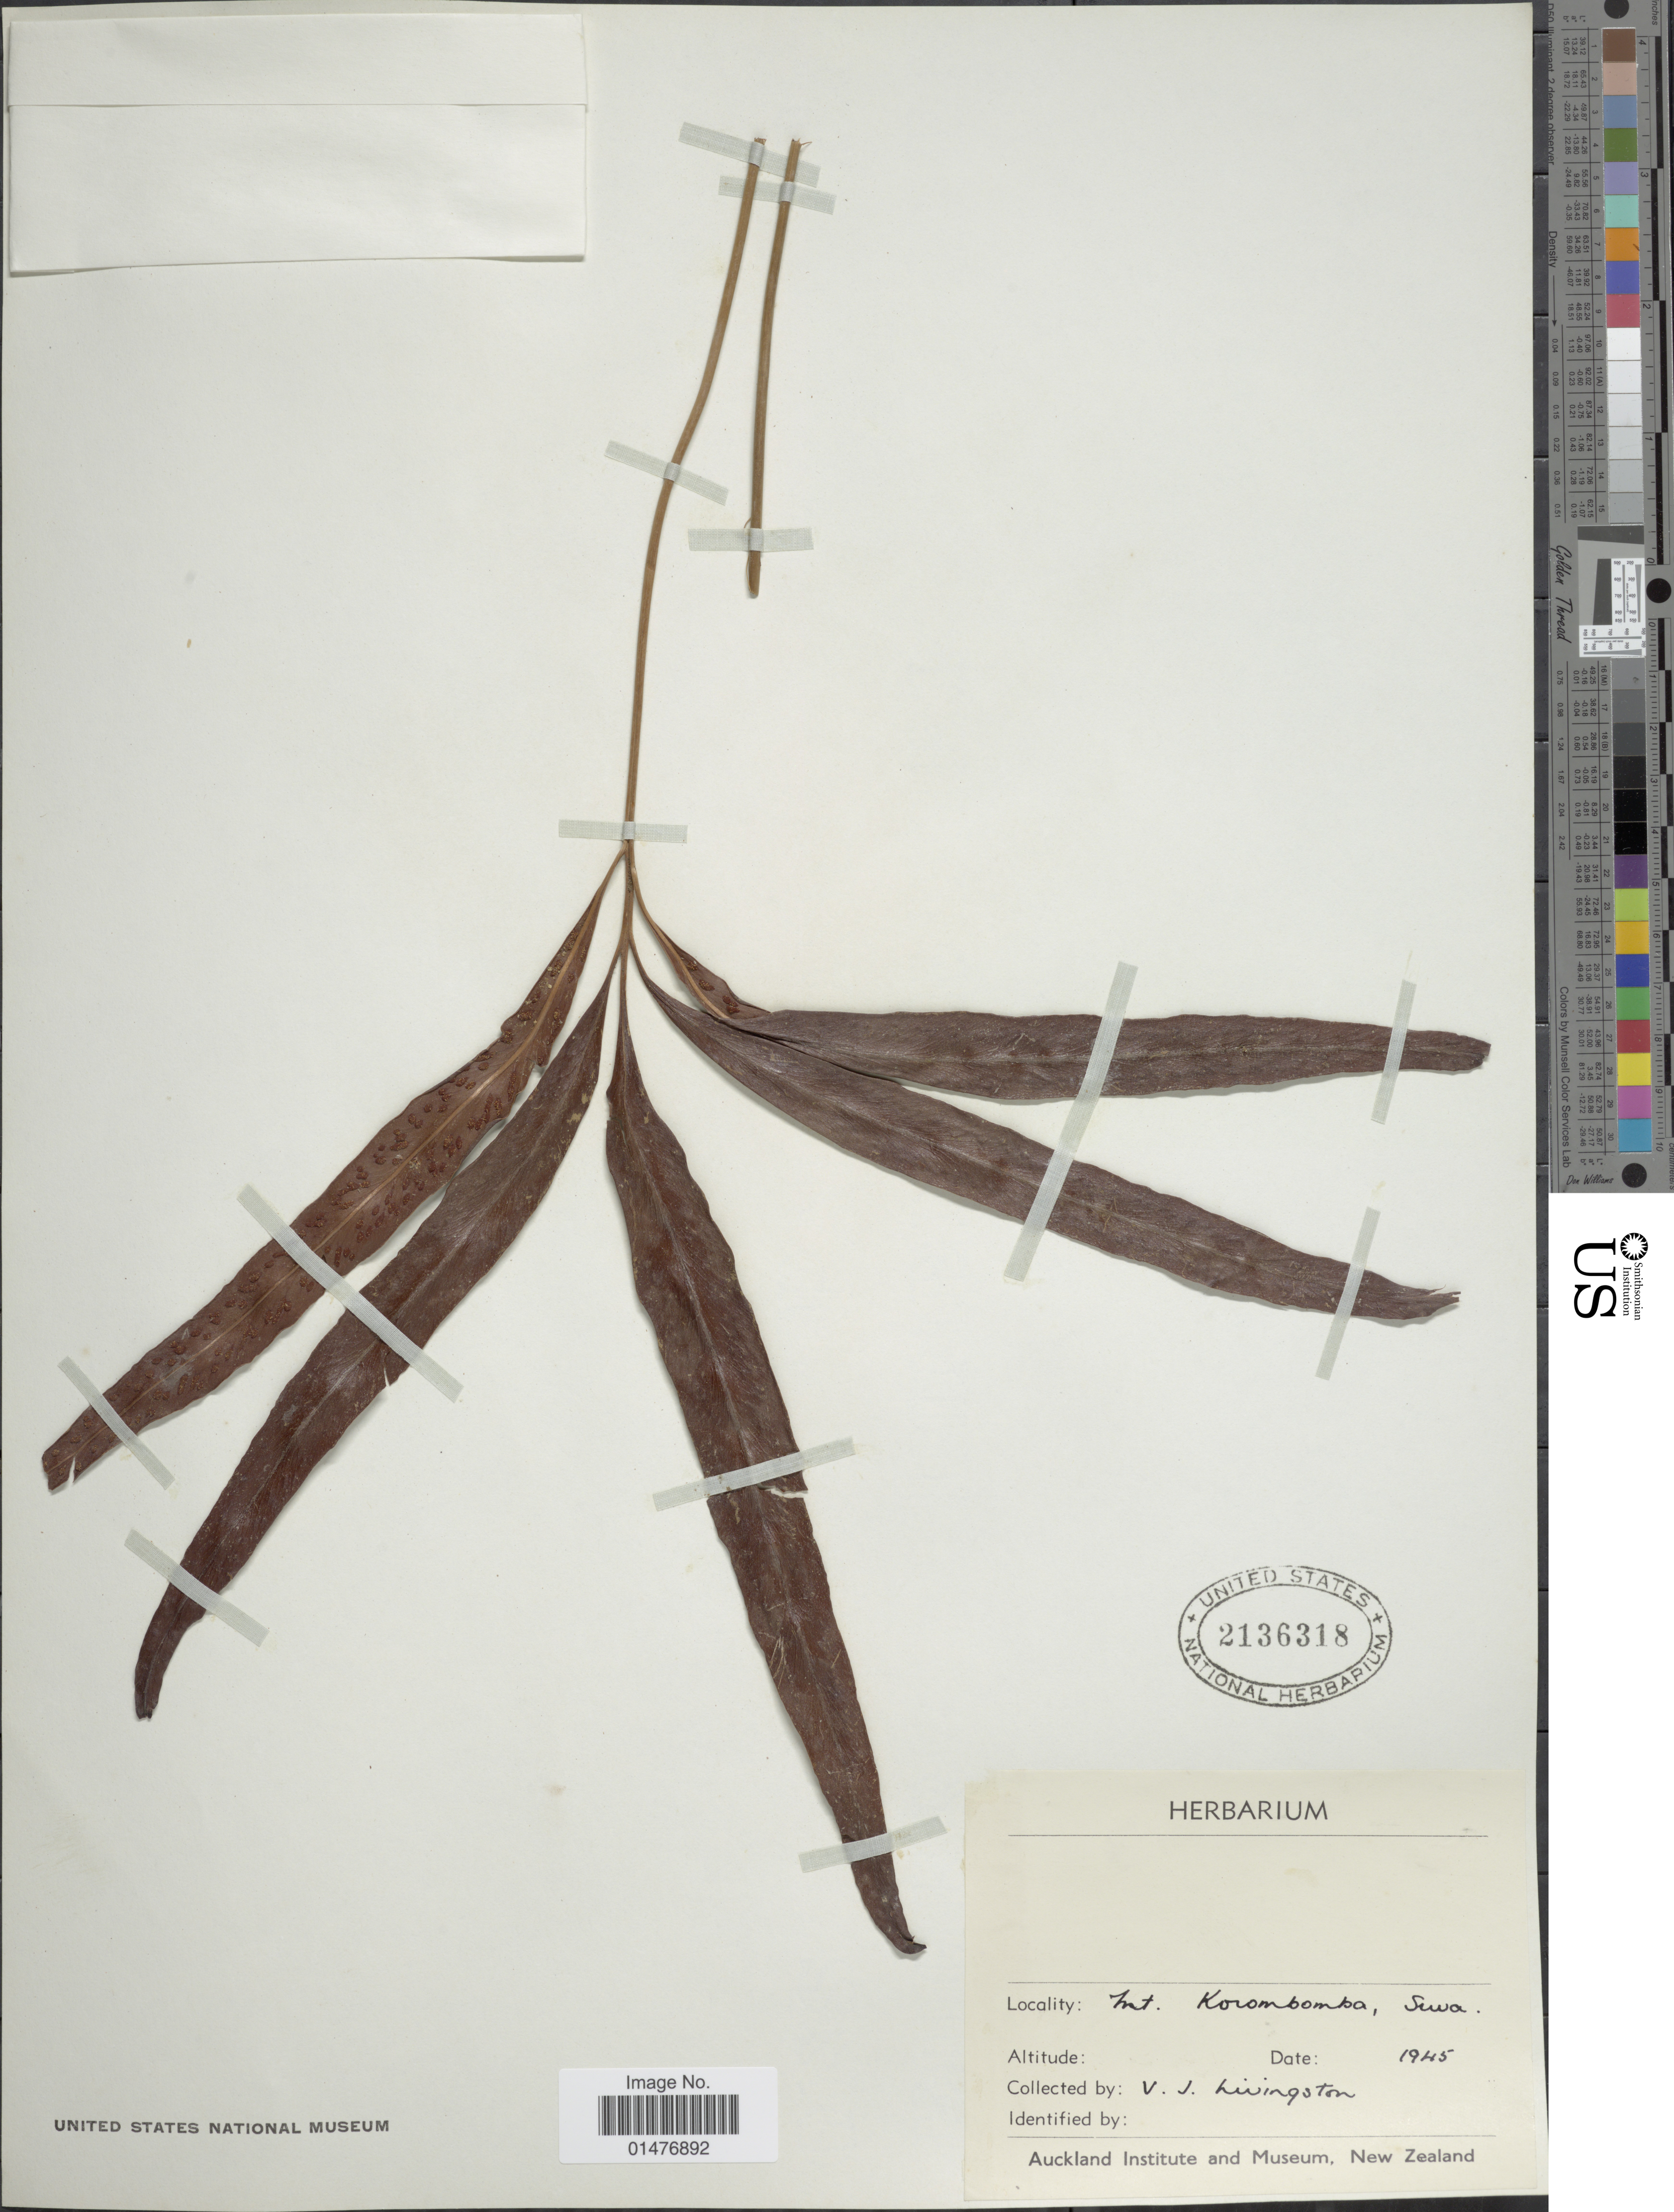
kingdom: Plantae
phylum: Tracheophyta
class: Polypodiopsida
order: Polypodiales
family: Pteridaceae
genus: Taenitis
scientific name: Taenitis pinnata var. brachysora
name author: (Baker) Holttum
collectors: V. Livingston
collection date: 1945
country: Fiji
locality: Mt. Korombomba [Korombamba], Suva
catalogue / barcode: US 2136318